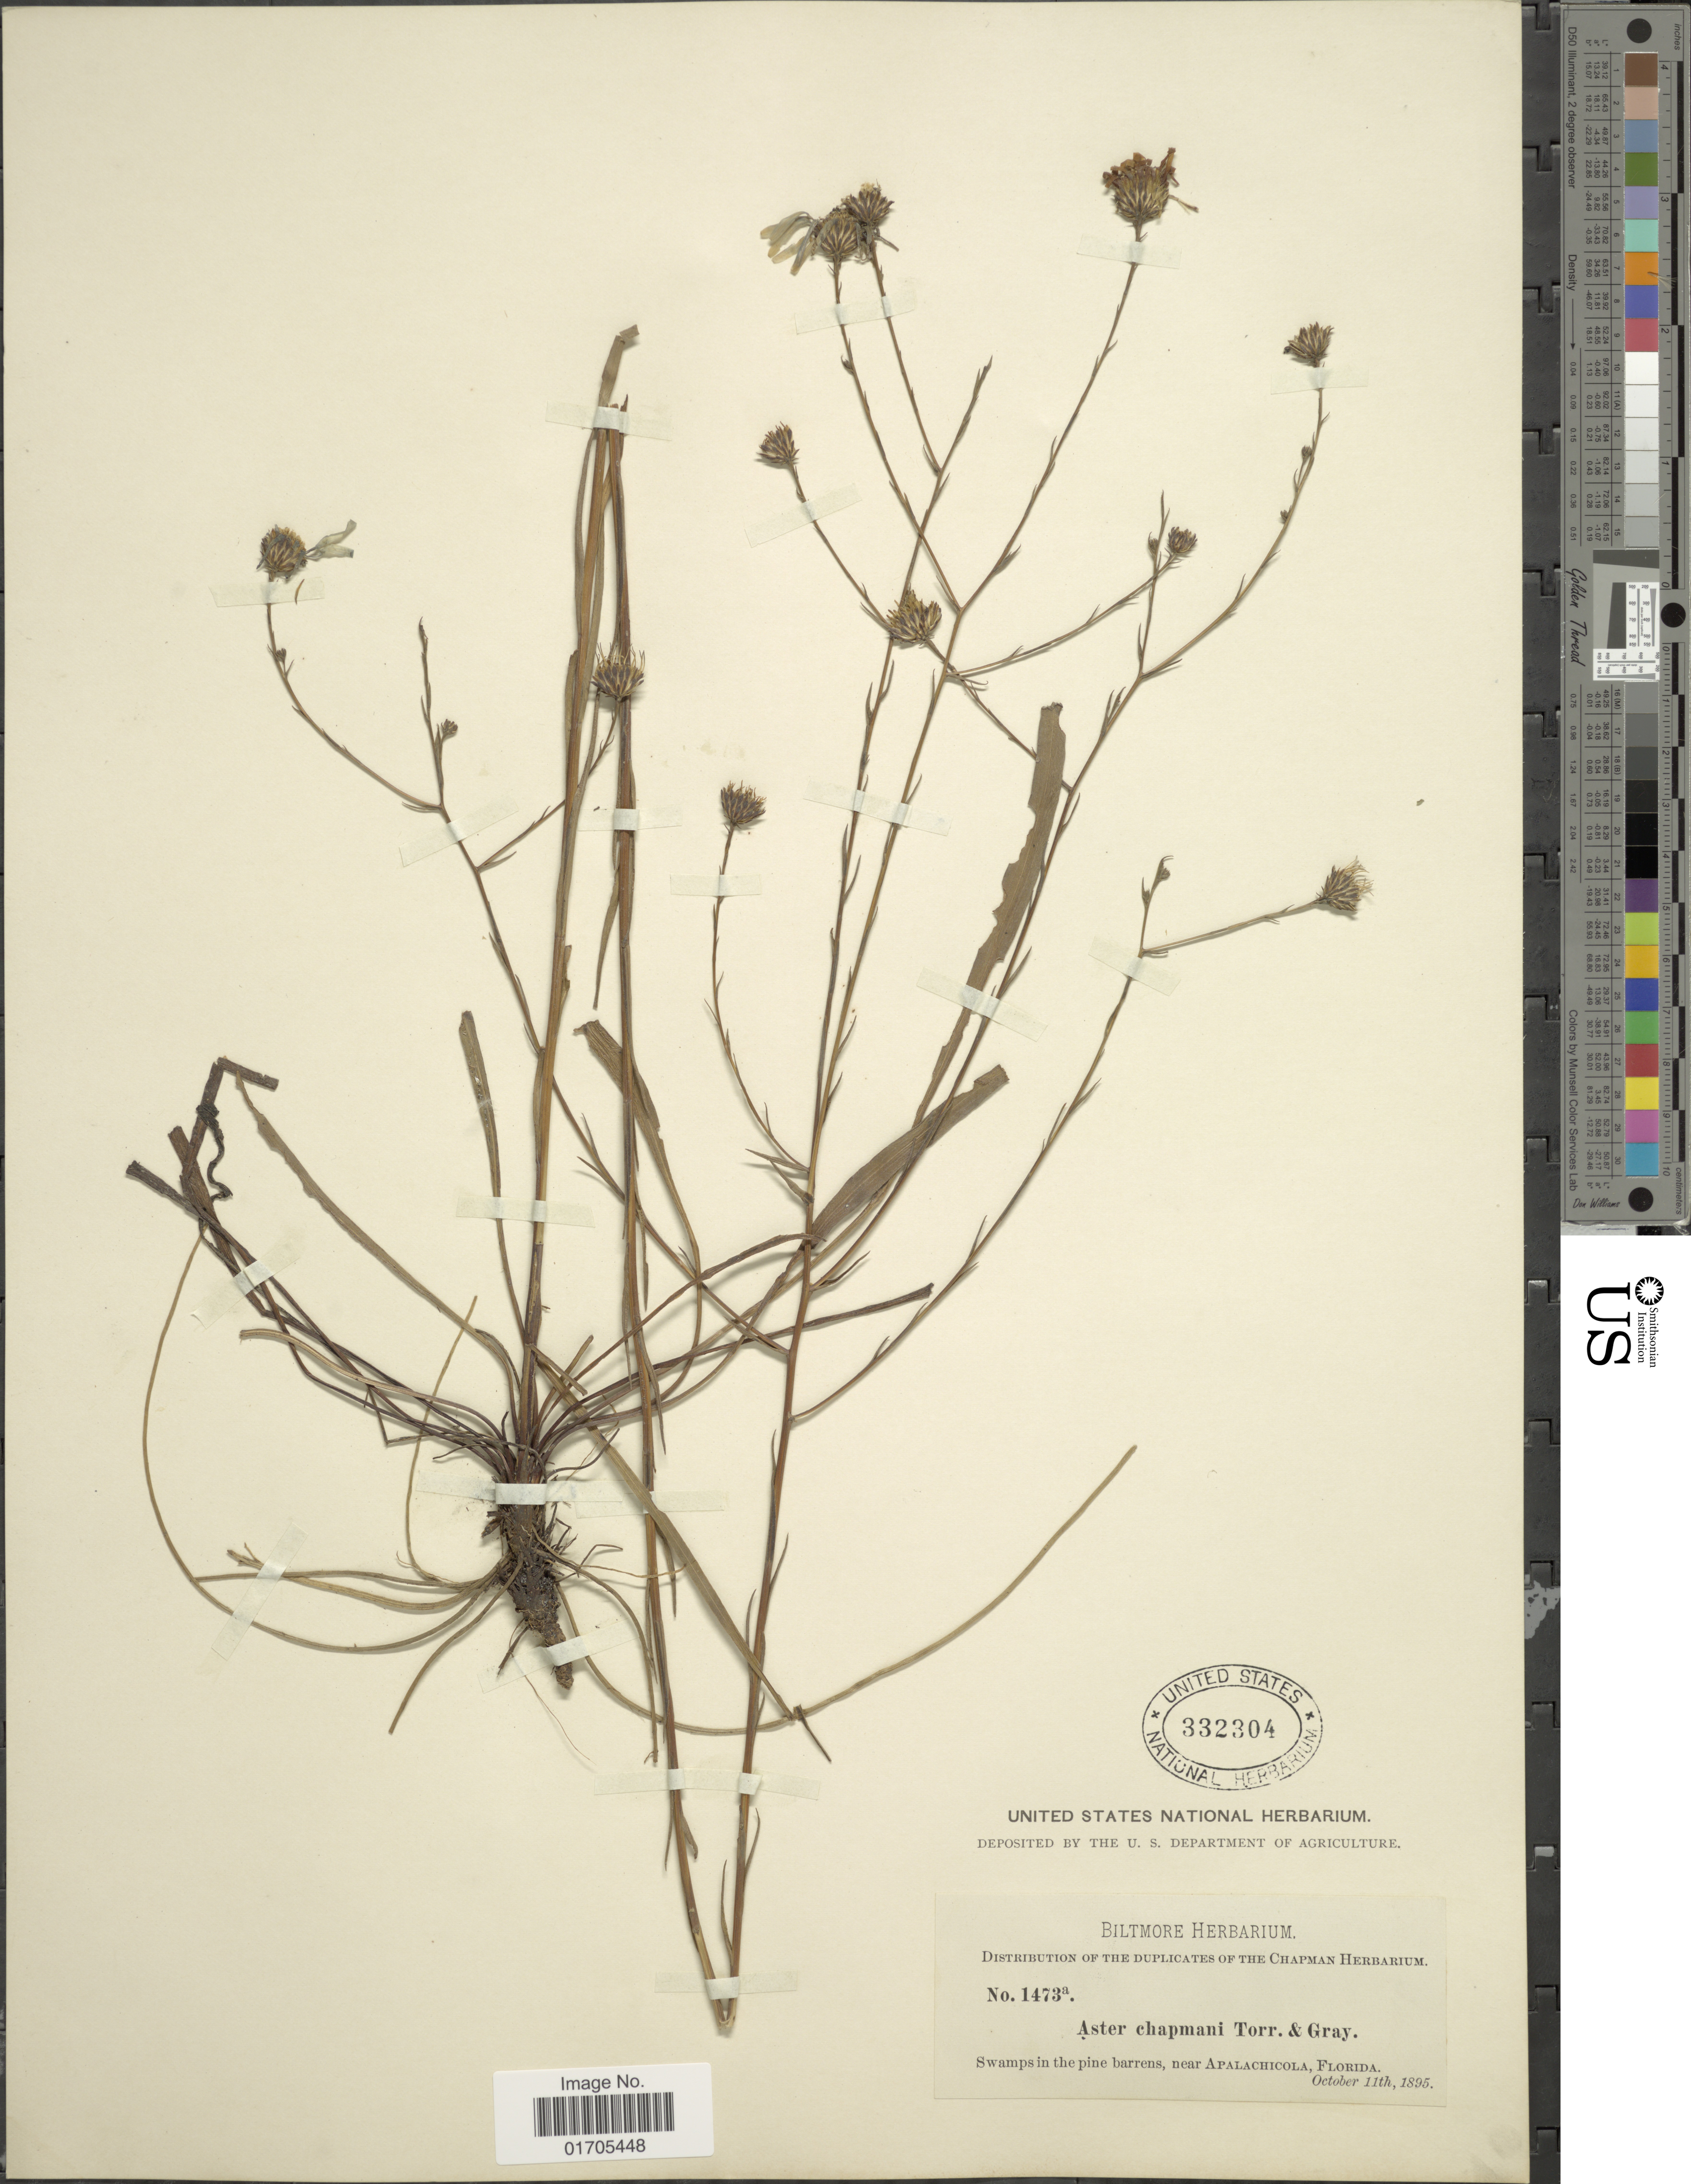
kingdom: Plantae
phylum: Tracheophyta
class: Magnoliopsida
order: Asterales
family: Asteraceae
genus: Eurybia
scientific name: Eurybia chapmanii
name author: (Torr. & A. Gray) G.L. Nesom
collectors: ex herb. Biltmore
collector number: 1473a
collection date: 1895-10-11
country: United States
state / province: Florida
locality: Swamps in the pine barrens, near Apalachicola, Florida.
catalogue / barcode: US 332304